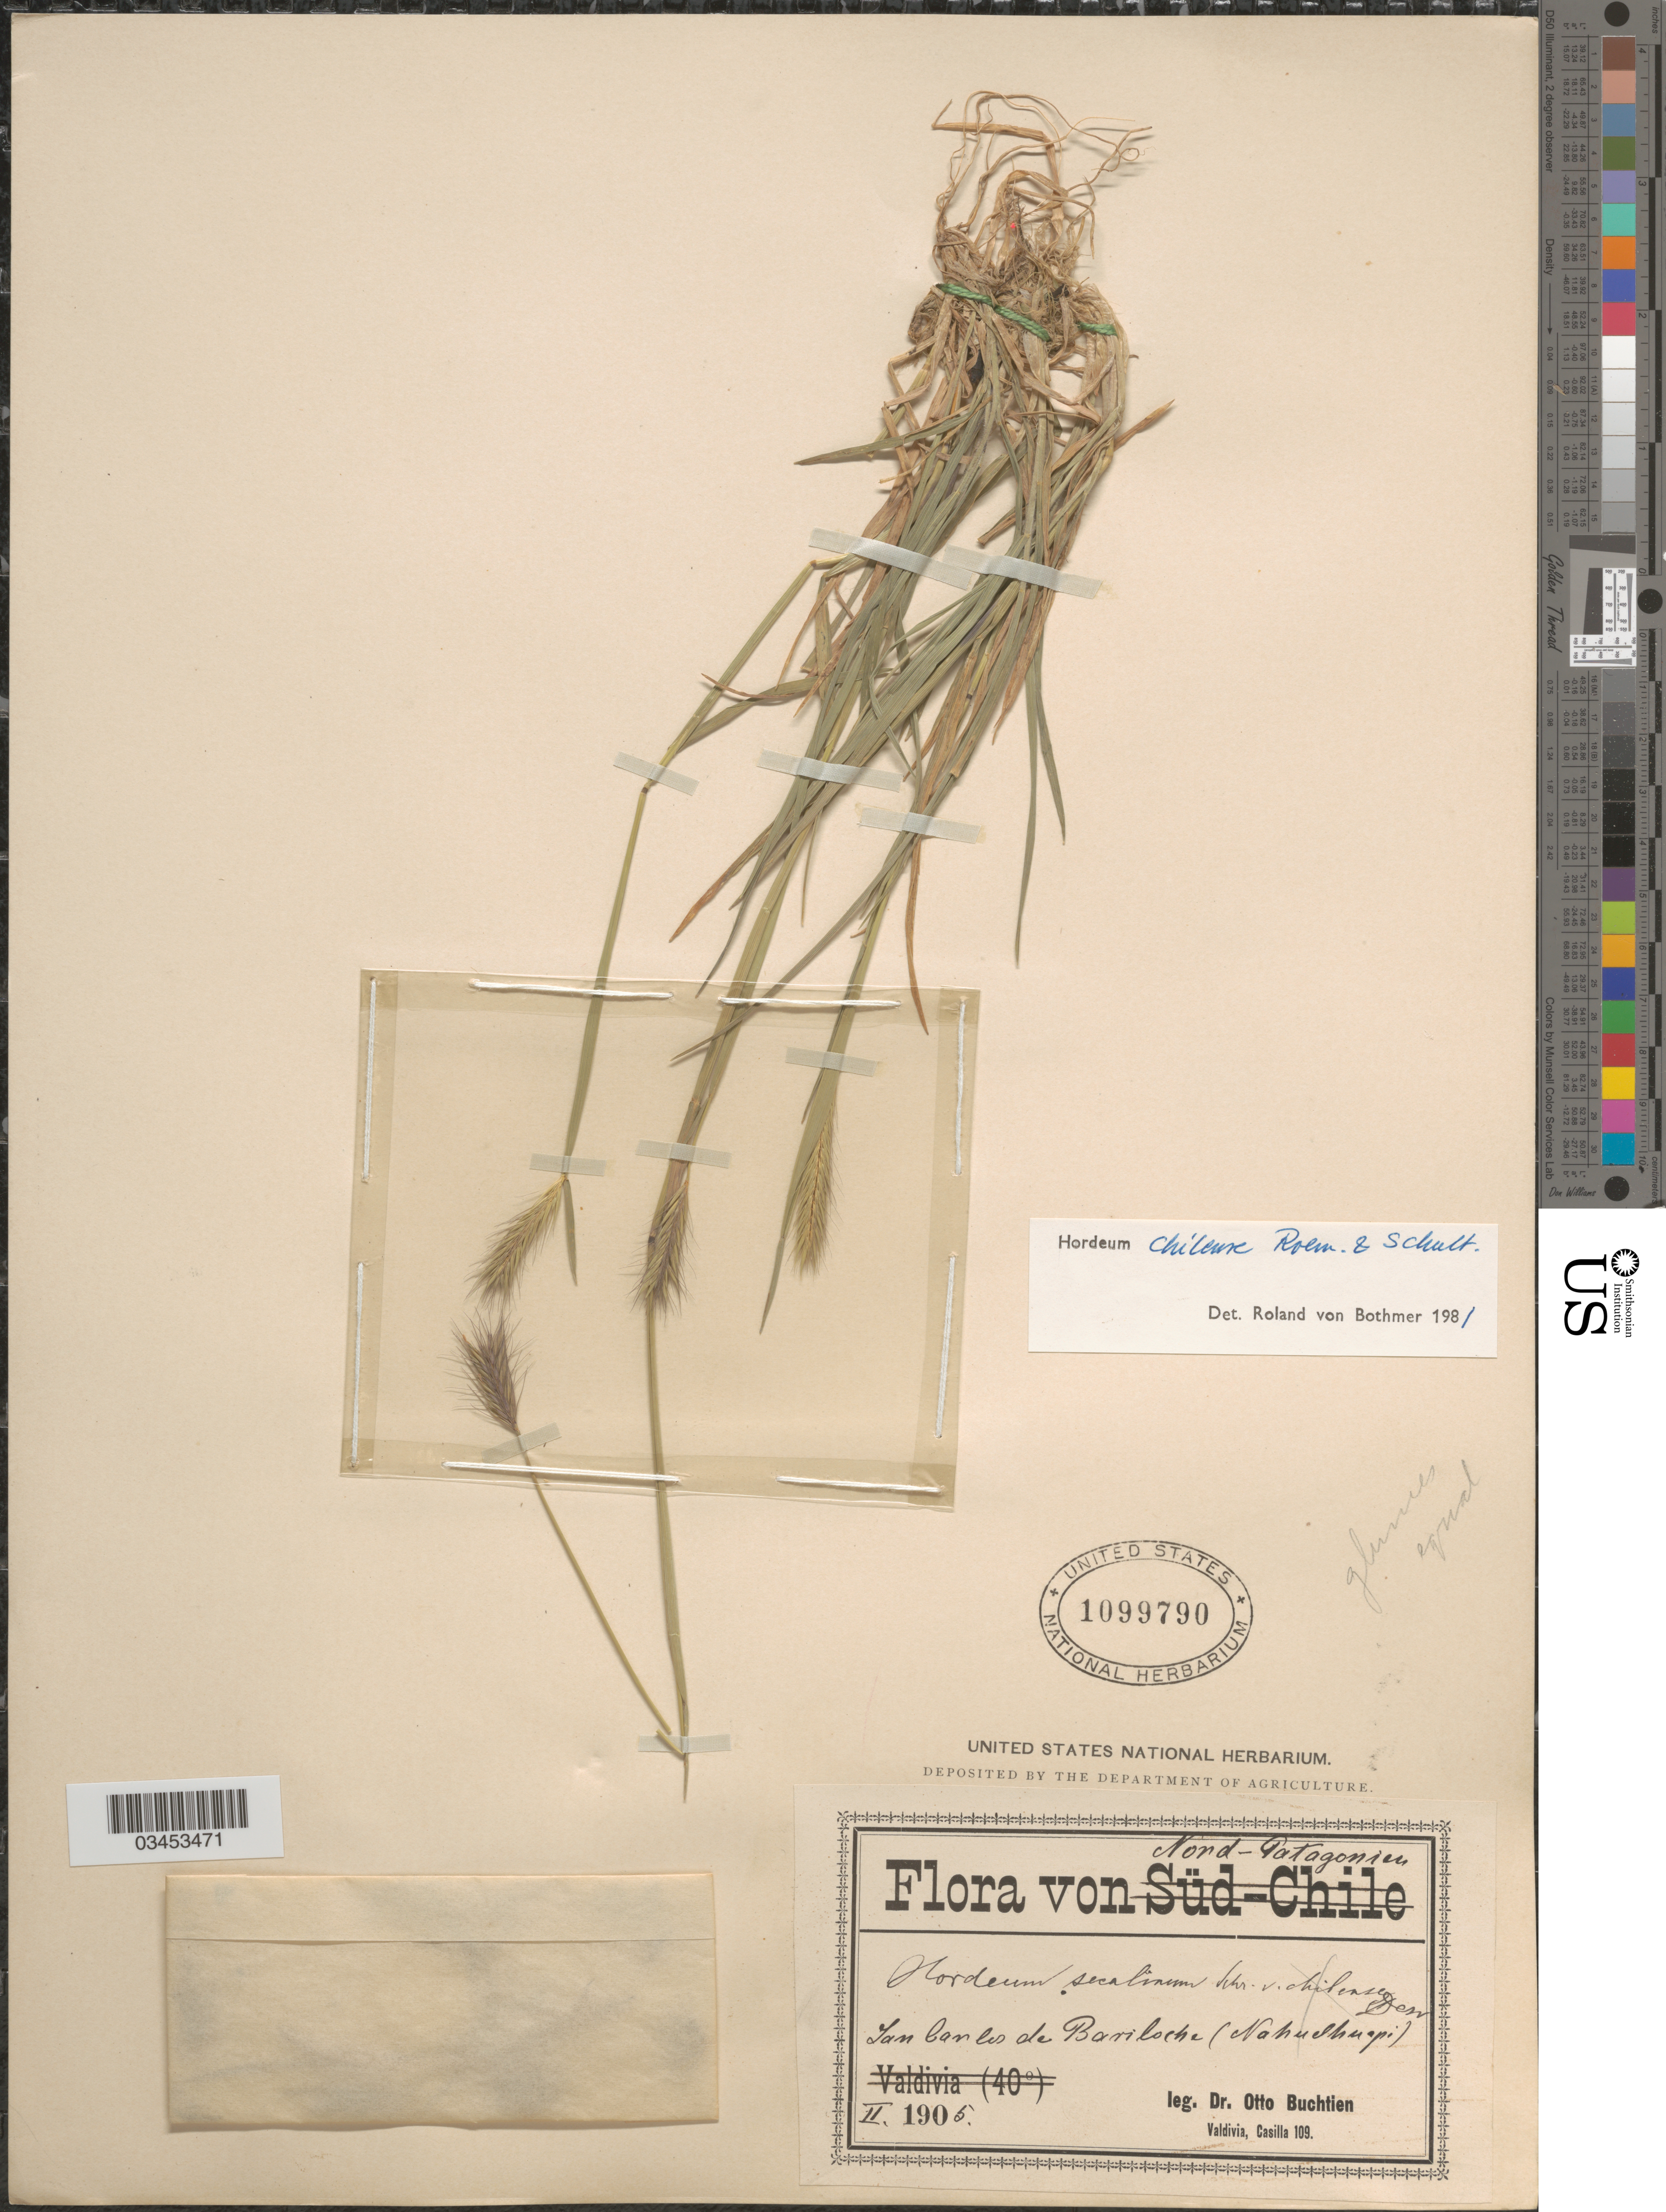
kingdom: Plantae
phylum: Tracheophyta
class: Liliopsida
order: Poales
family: Poaceae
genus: Hordeum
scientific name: Hordeum chilense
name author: Roem. & Schult.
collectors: O. Buchtien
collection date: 1905-02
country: Argentina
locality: Nord-Patogonien. San Carlos de Bariloche (Nahuelhuapi).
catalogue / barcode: US 1099790